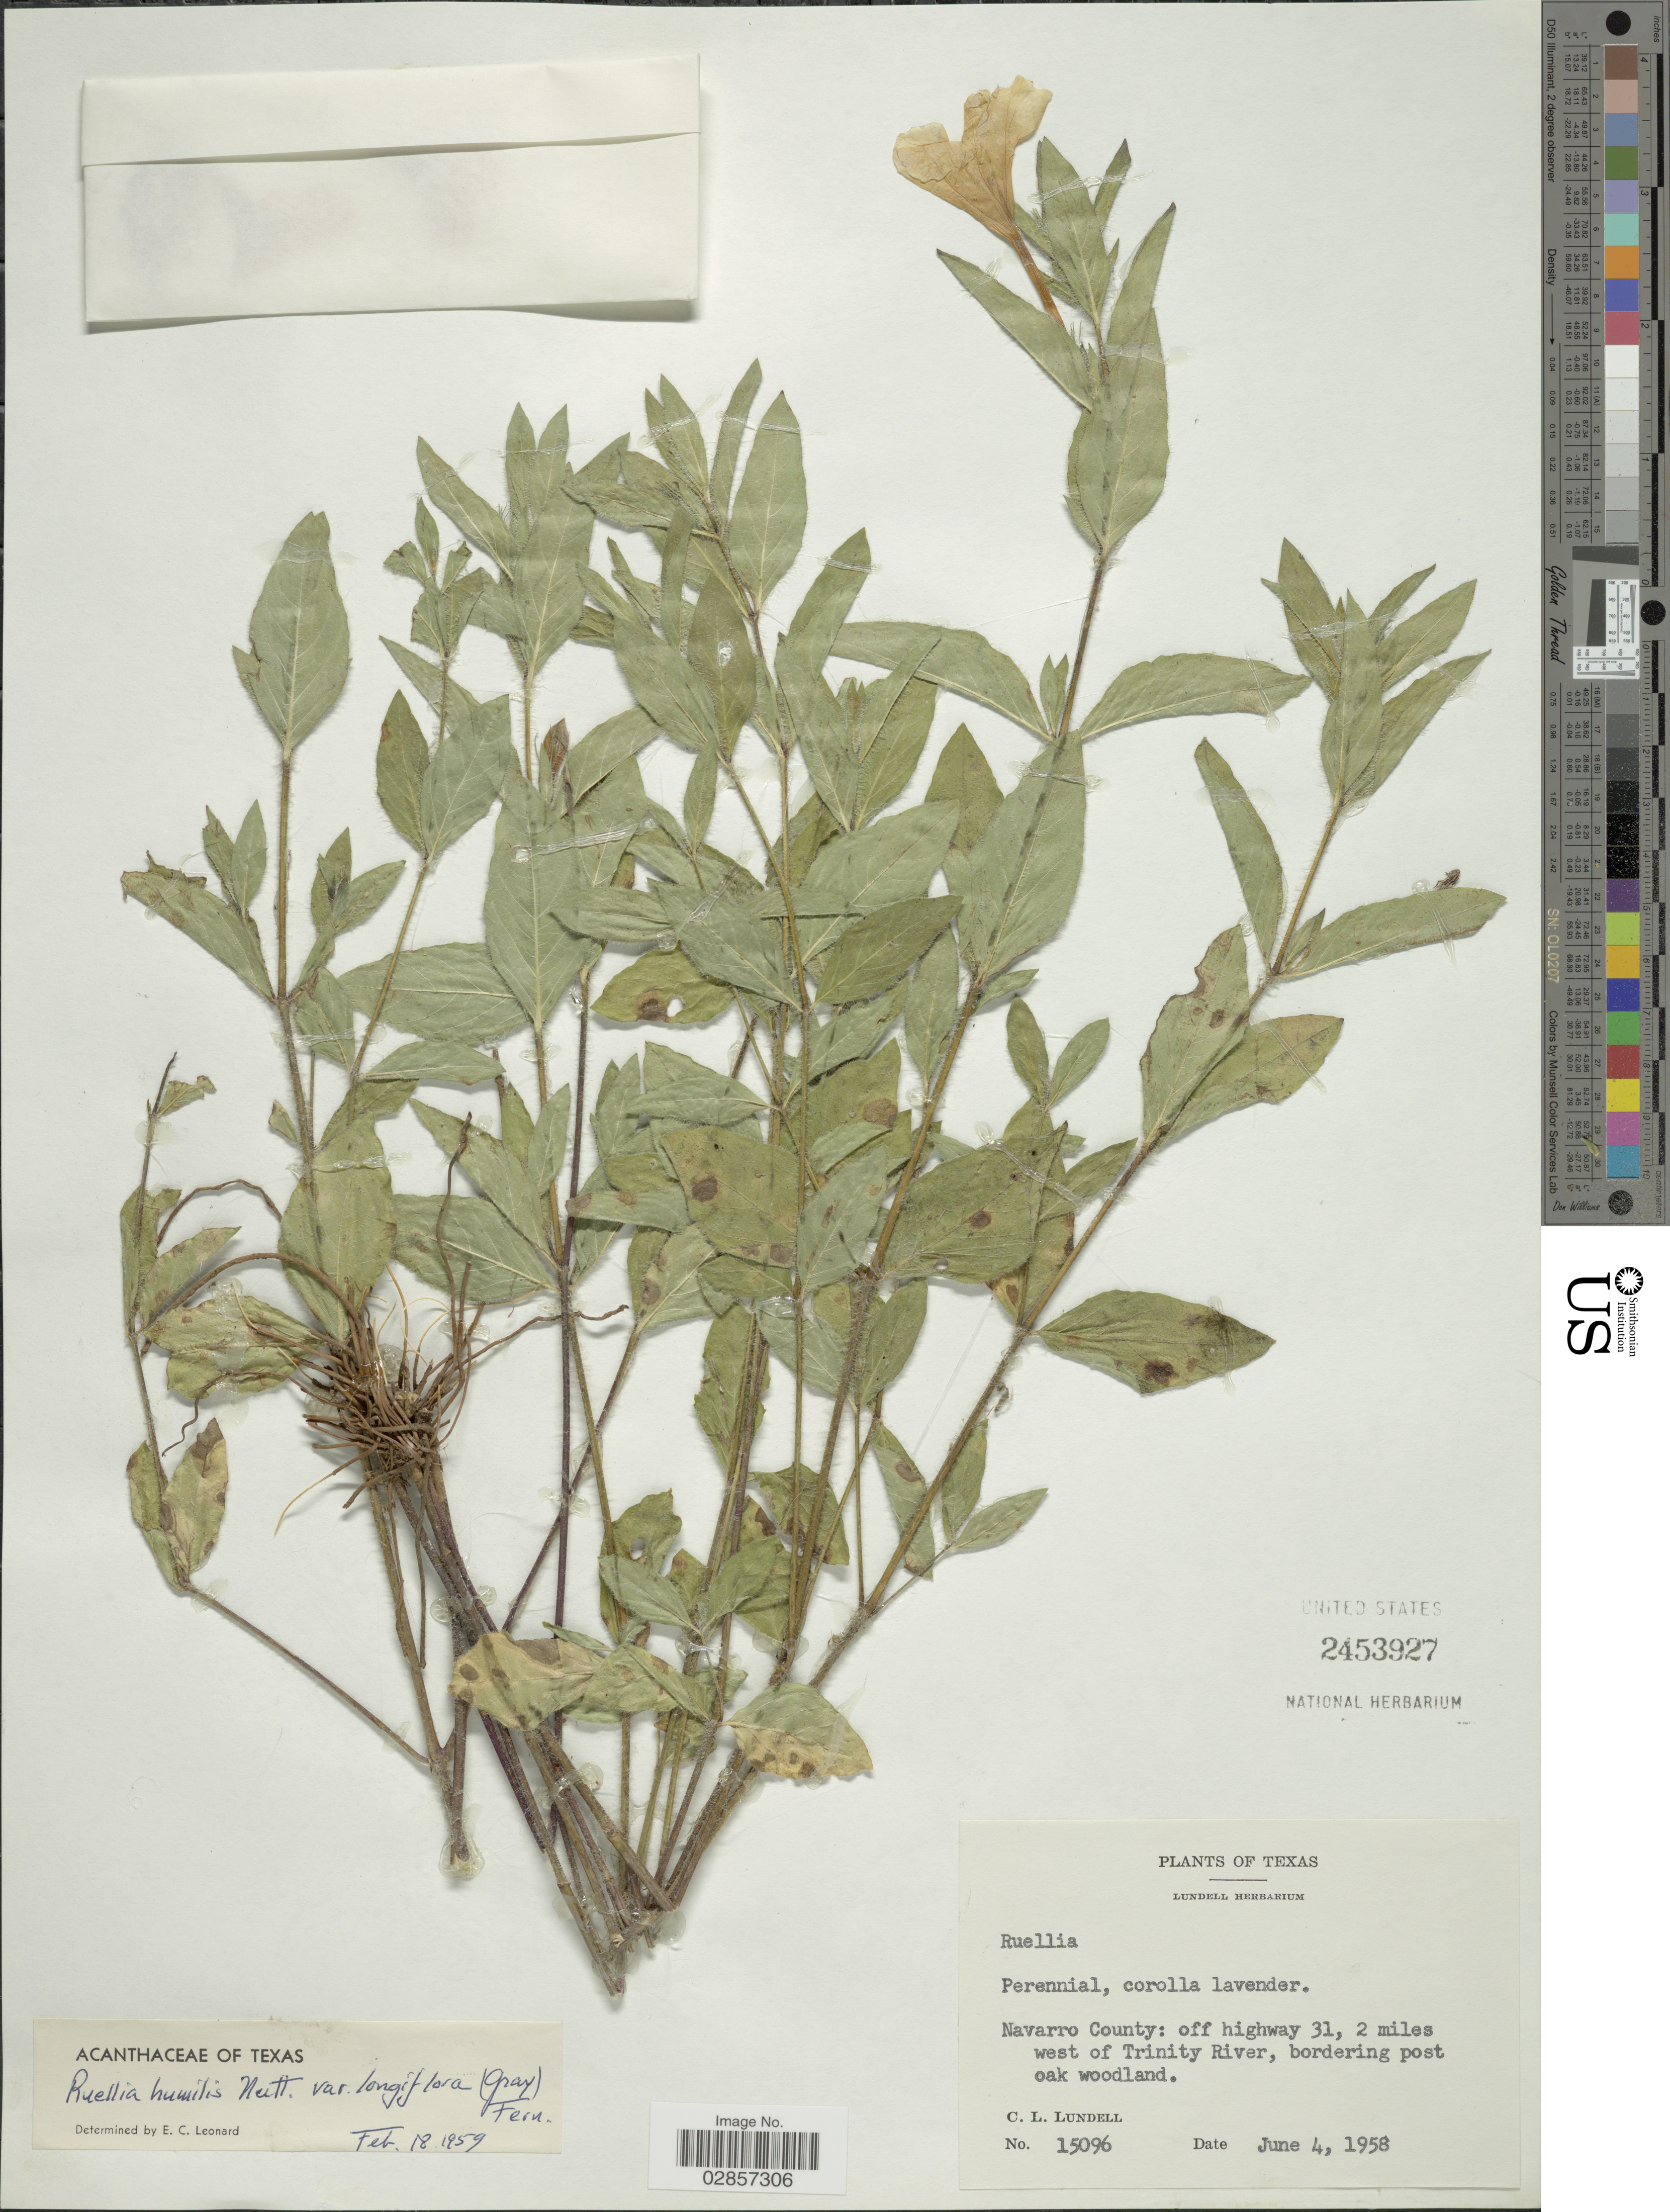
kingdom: Plantae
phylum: Tracheophyta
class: Magnoliopsida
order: Lamiales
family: Acanthaceae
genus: Ruellia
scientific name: Ruellia humilis var. longiflora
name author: (A. Gray) Fernald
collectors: C. L. Lundell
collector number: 15096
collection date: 1958-06-04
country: United States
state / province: Texas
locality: Navarro County: off highway 31, 2 miles west of Trinity River, bordering post oak woodland.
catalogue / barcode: US 2453927